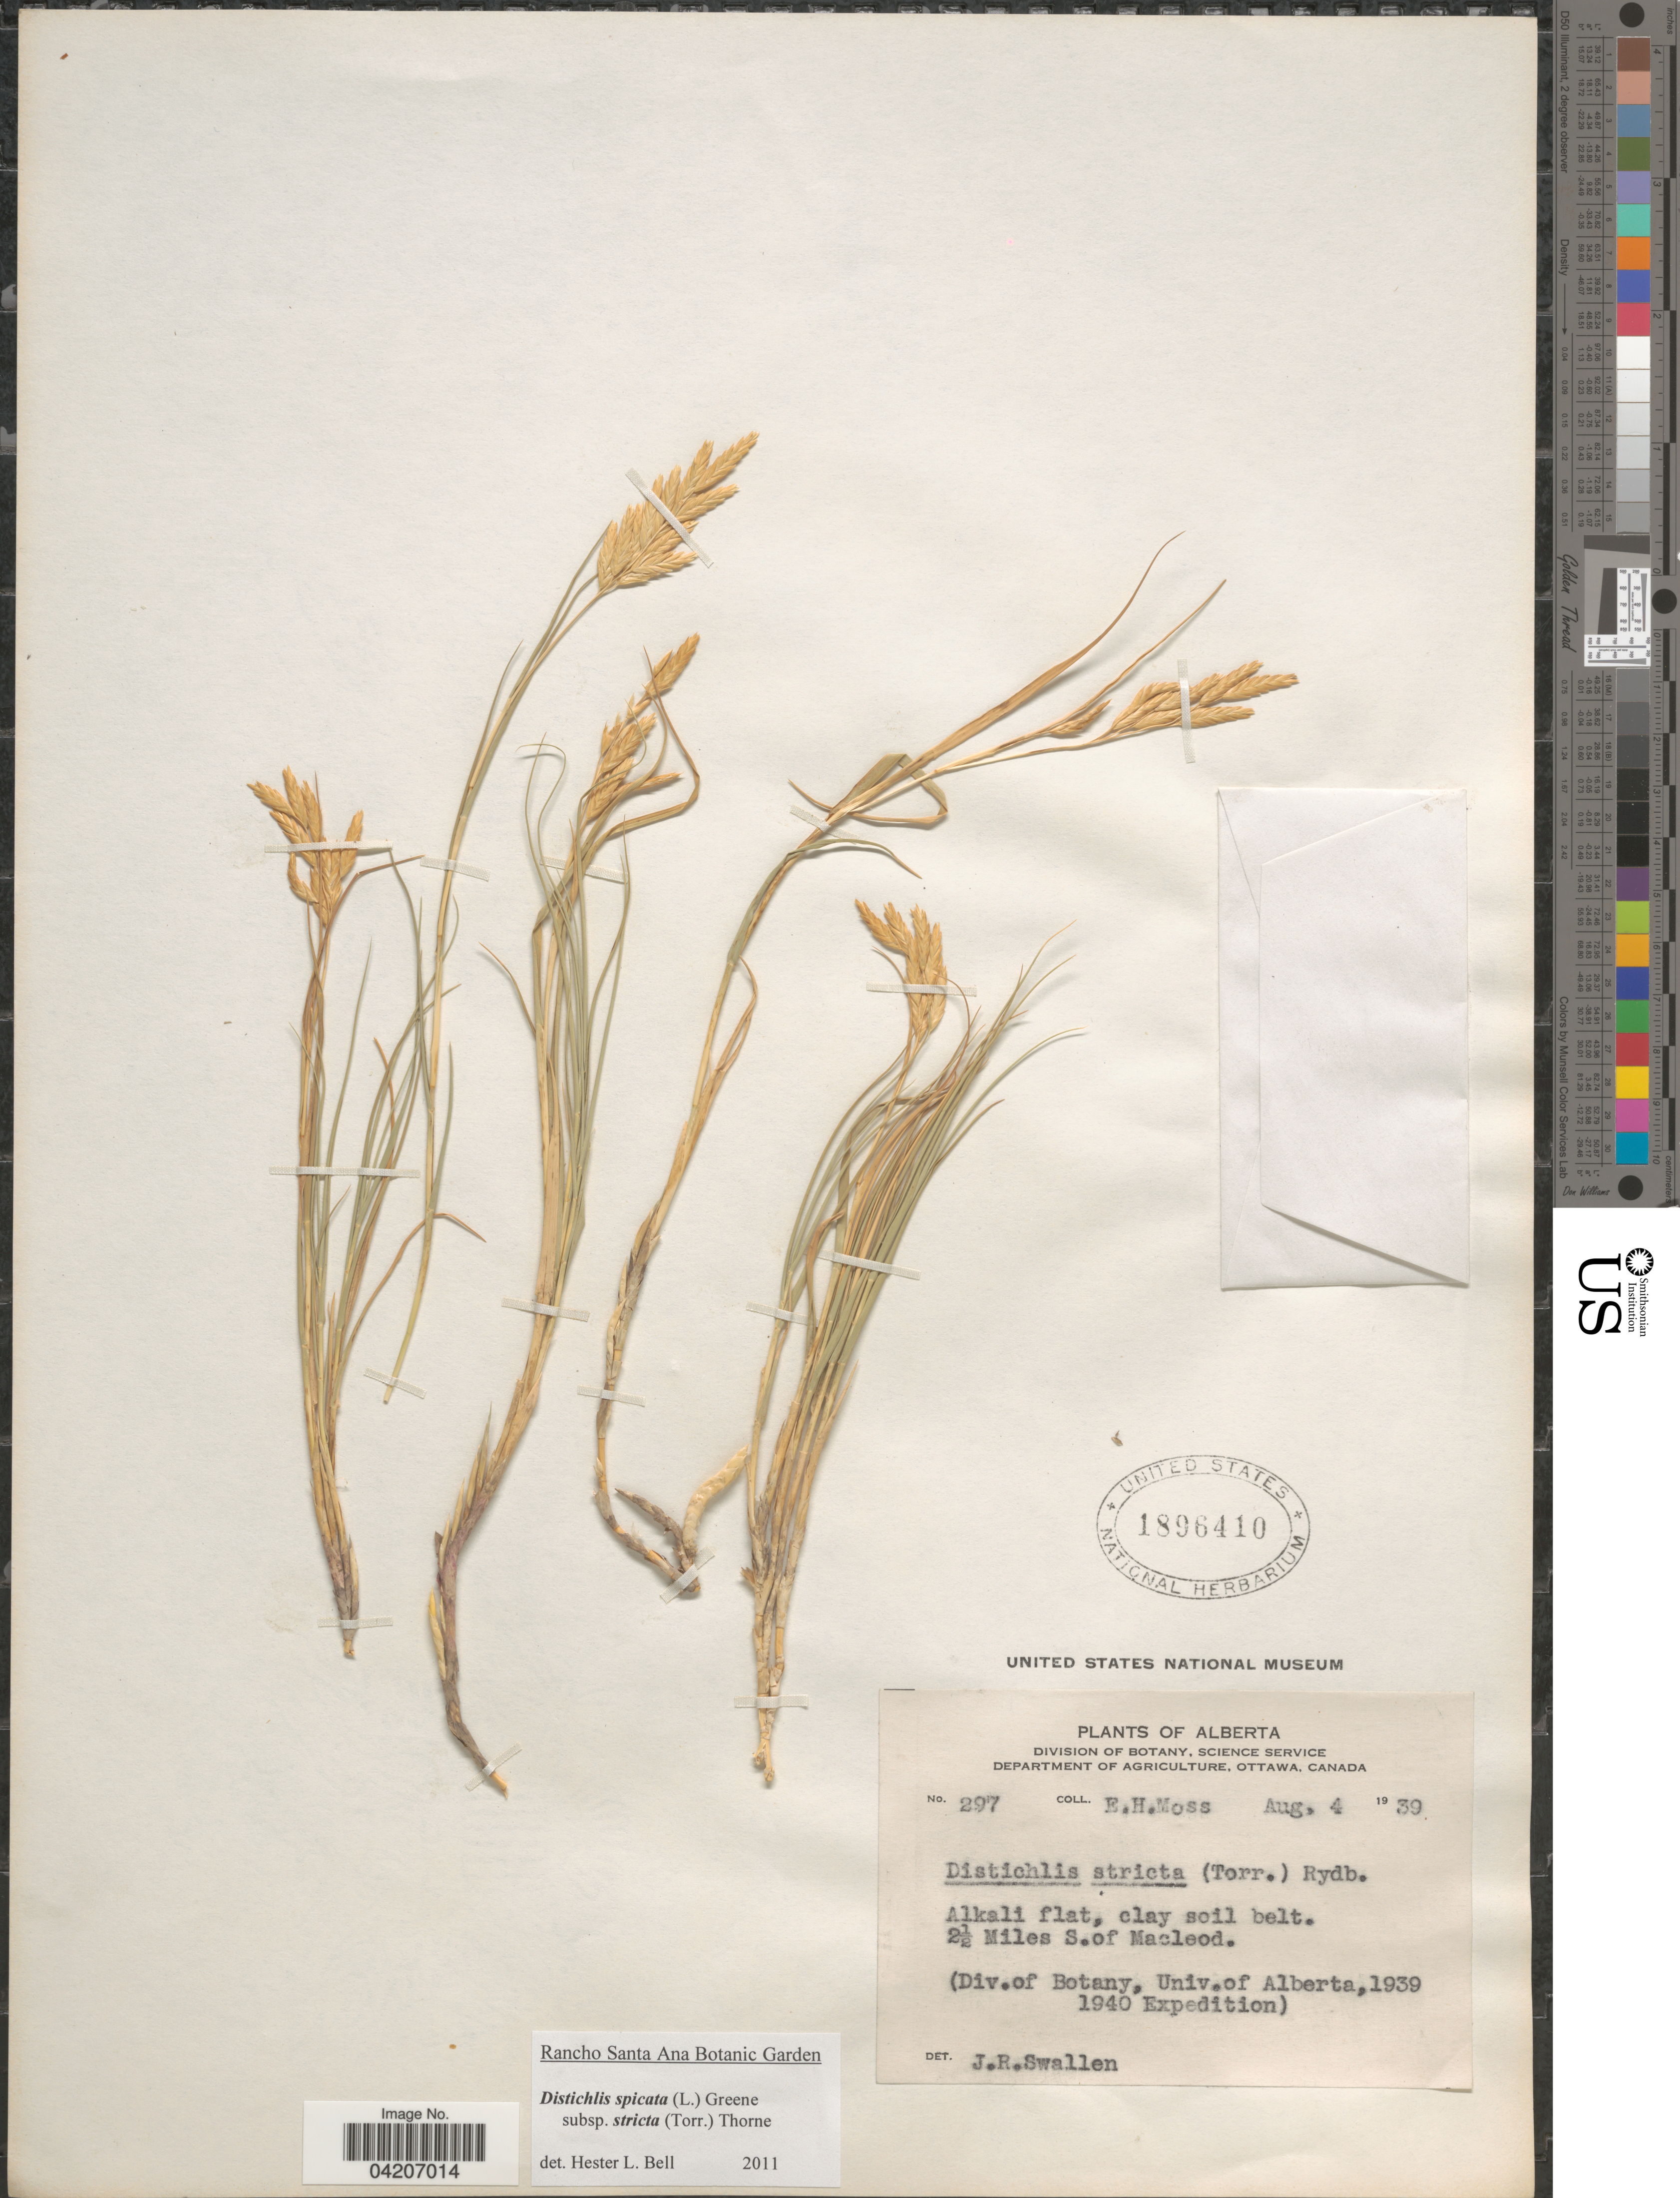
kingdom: Plantae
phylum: Tracheophyta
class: Liliopsida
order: Poales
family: Poaceae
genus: Distichlis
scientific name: Distichlis spicata subsp. stricta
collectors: E. Moss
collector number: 297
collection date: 1939-08-04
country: Canada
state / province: Alberta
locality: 2½ Miles S. of Macleod. (Div. of Botany, Univ. of Alberta, 1939 1940 Expedition).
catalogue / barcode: US 1896410